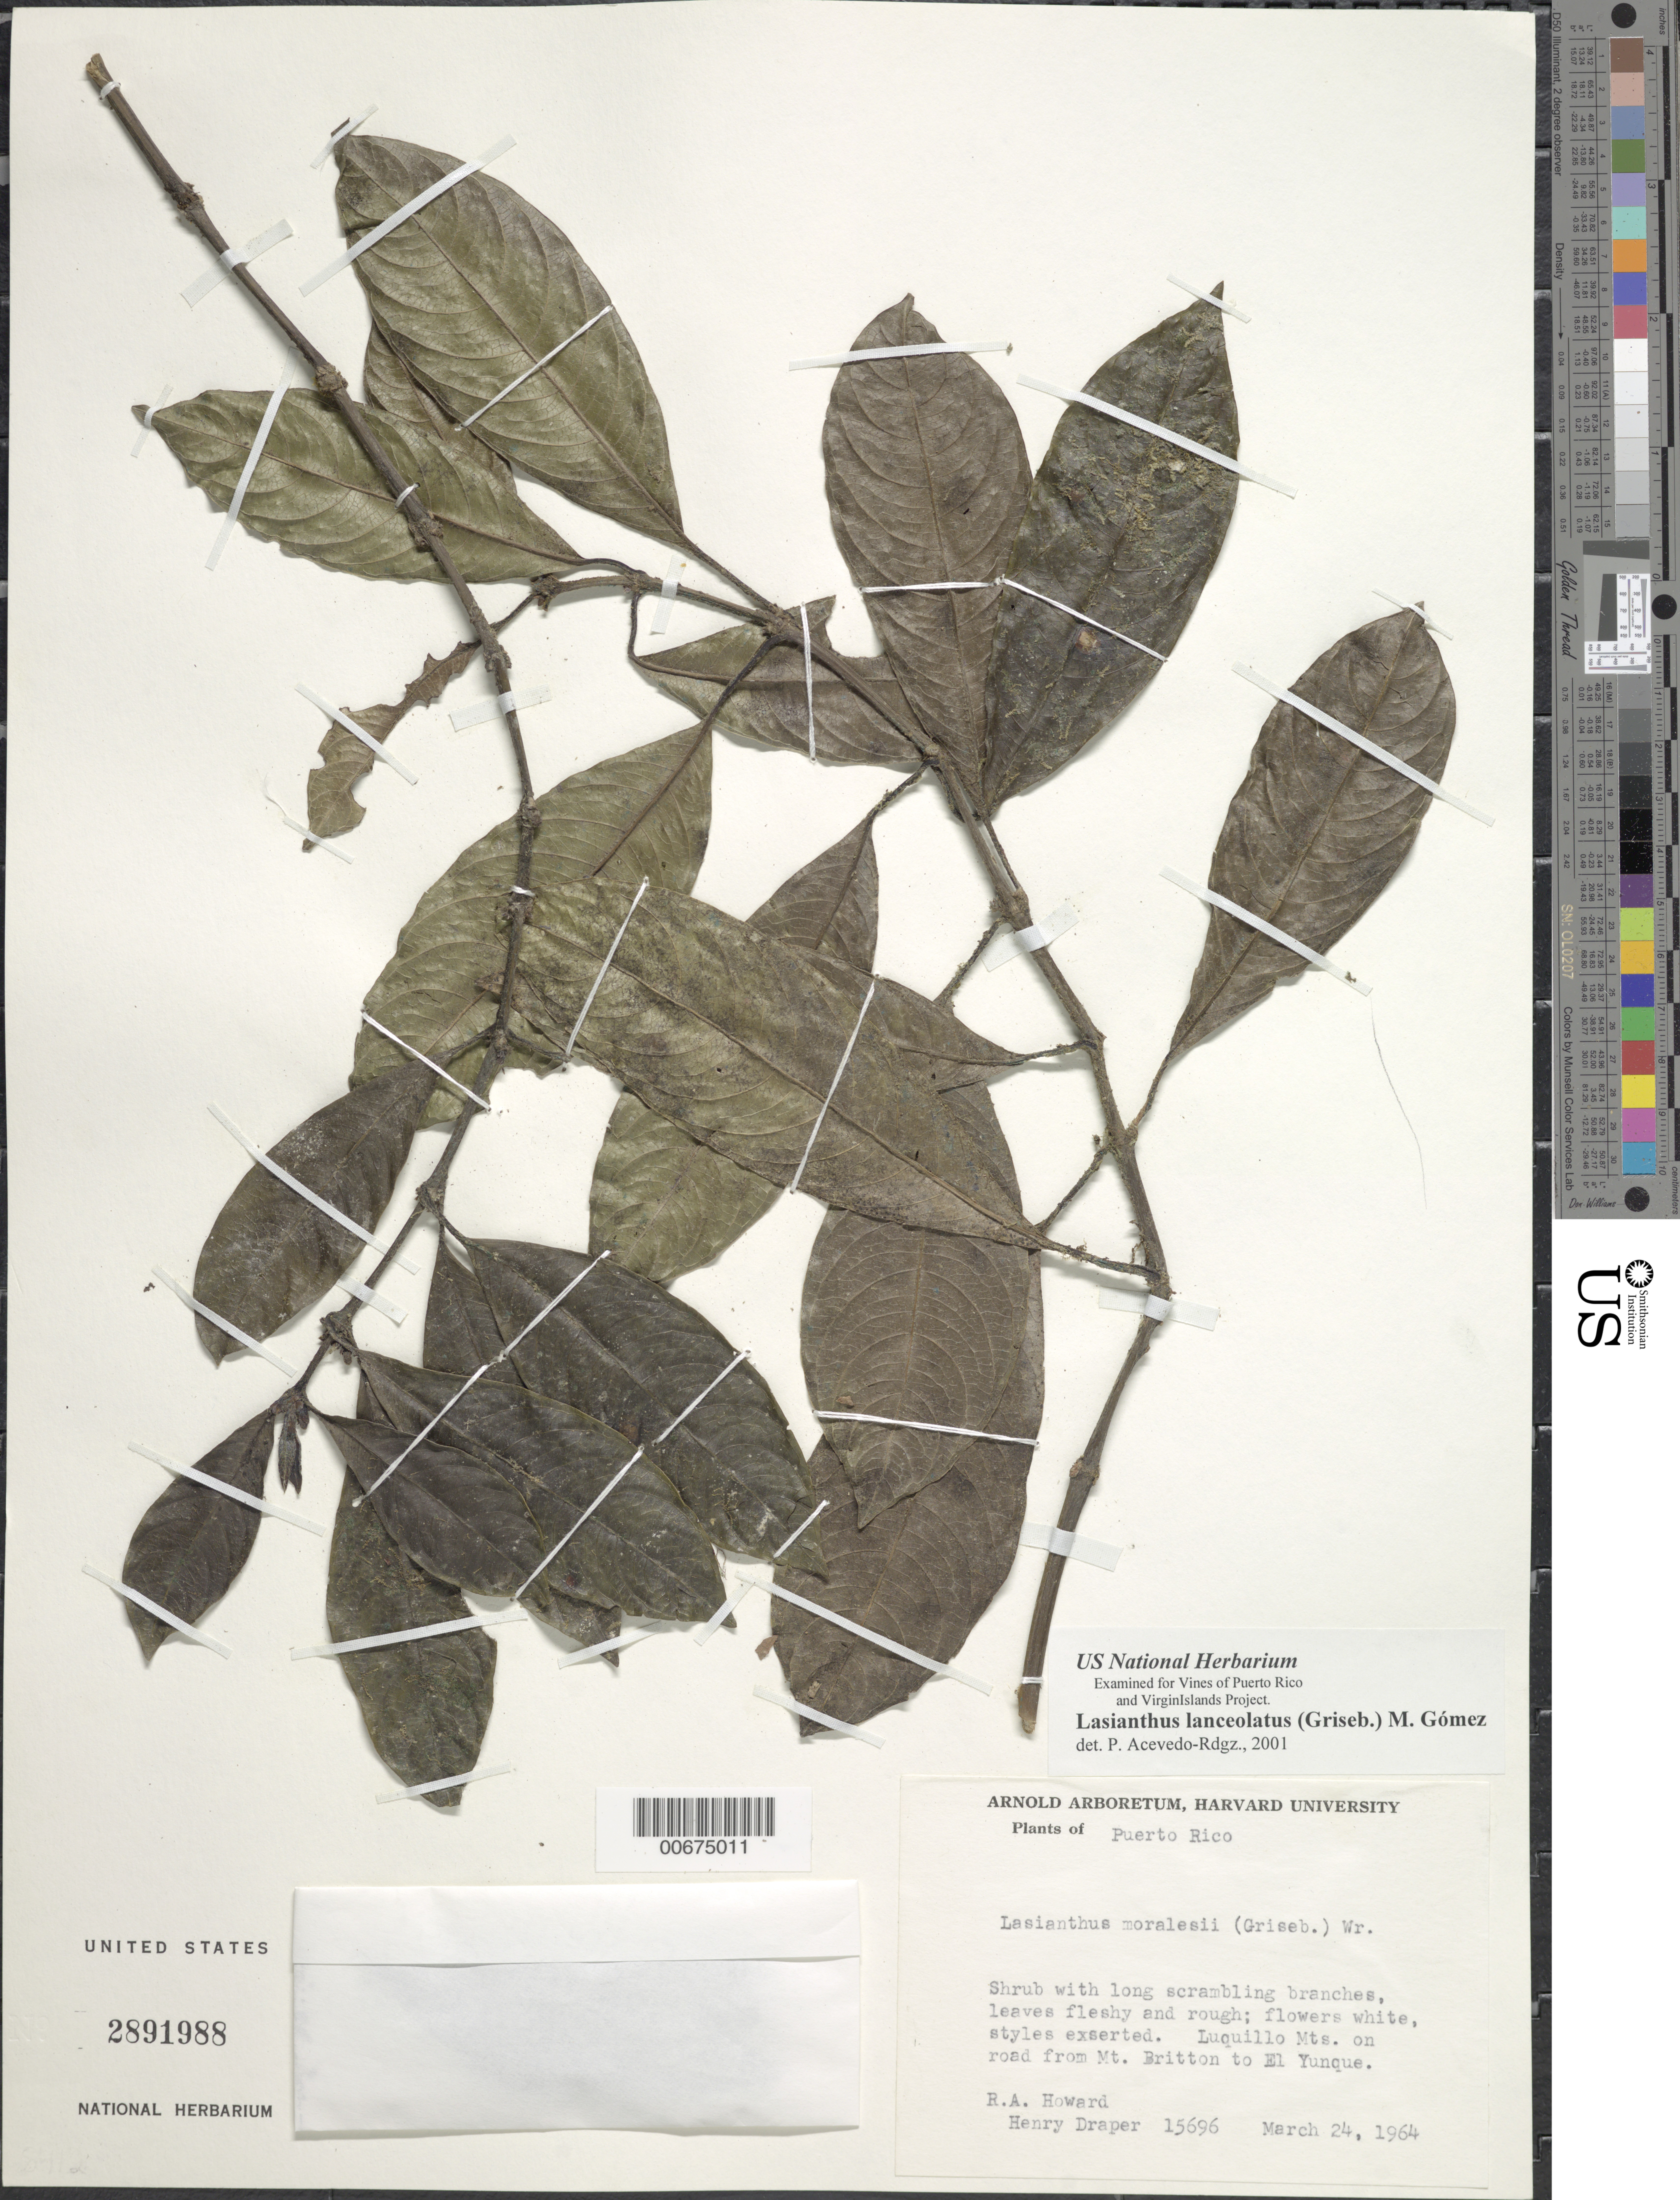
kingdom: Plantae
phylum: Tracheophyta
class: Magnoliopsida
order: Gentianales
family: Rubiaceae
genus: Lasianthus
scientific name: Lasianthus lanceolatus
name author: (Griseb.) Urb.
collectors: R. A. Howard & H. Draper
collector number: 15696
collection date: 1964-03-24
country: Puerto Rico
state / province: Luquillo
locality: Luquillo Mts. on road from Mt. Britton to El Yunque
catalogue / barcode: US 2891988